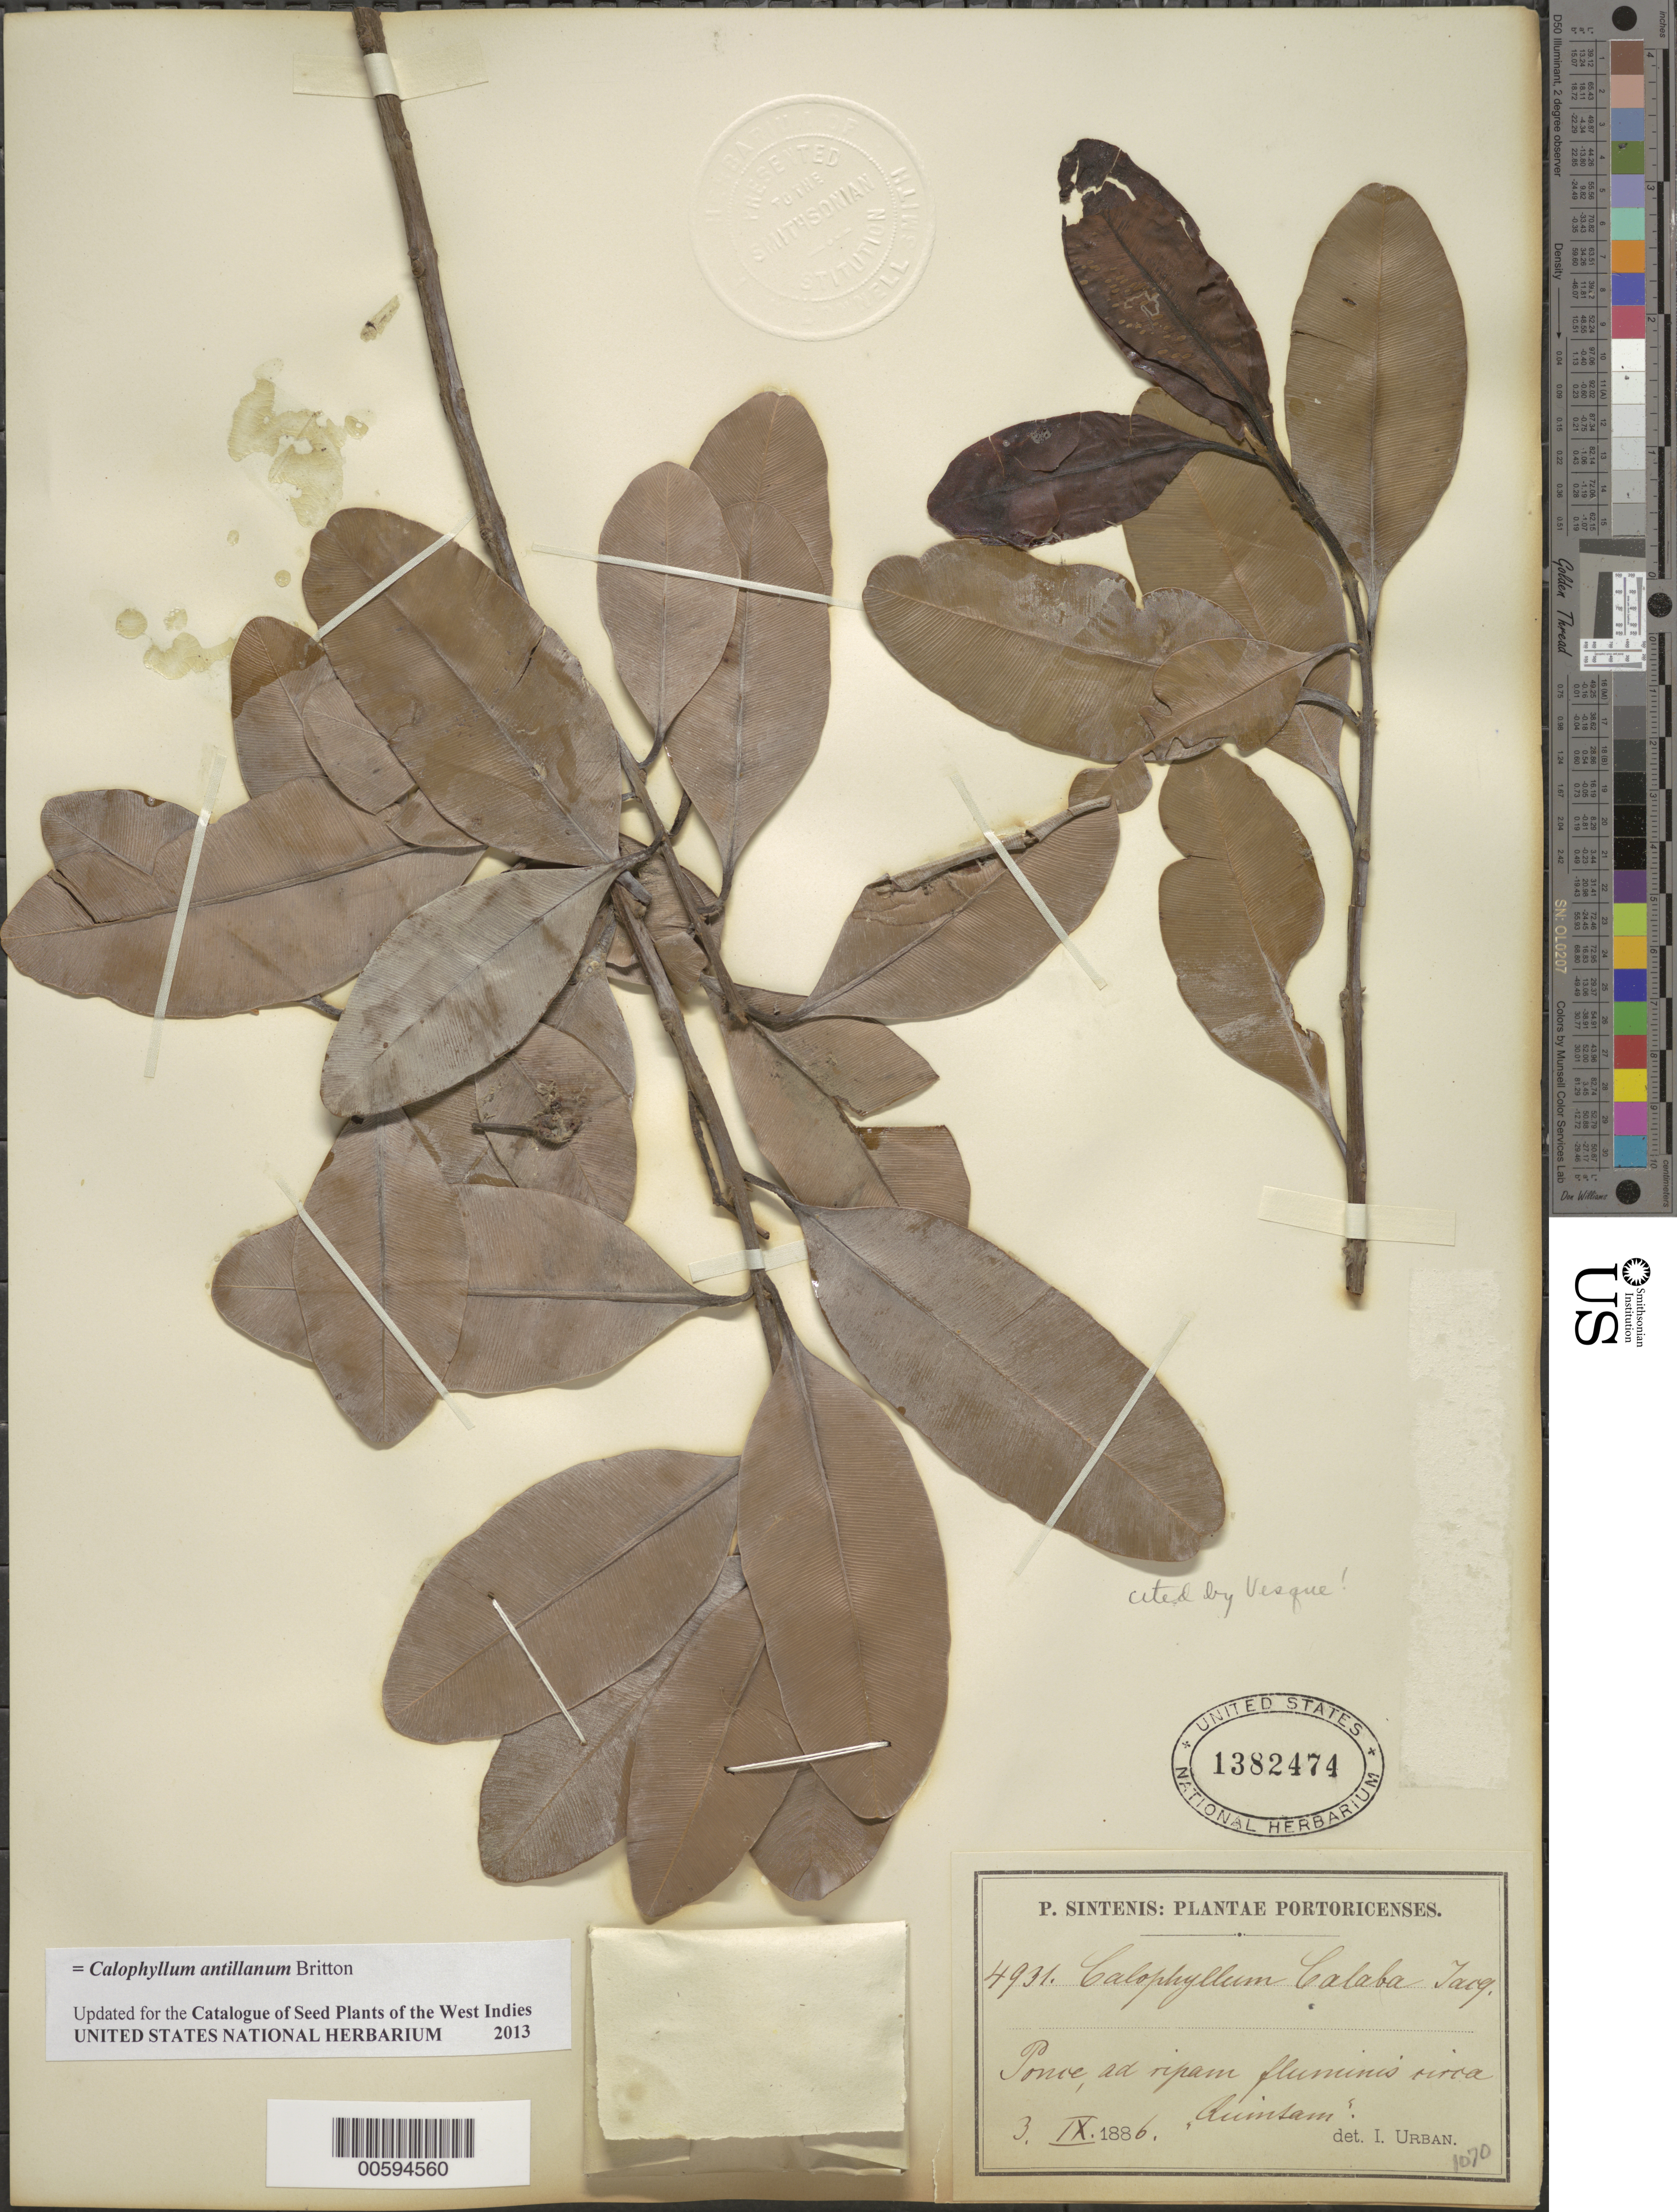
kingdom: Plantae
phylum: Tracheophyta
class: Magnoliopsida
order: Malpighiales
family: Calophyllaceae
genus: Calophyllum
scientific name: Calophyllum antillanum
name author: Britton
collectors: P. Sintenis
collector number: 4931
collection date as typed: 03 Sep 1886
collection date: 1886-09-03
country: Puerto Rico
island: Greater Antilles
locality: Ponce, ad ripam fluminis circa "Quintam"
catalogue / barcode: US 1382474